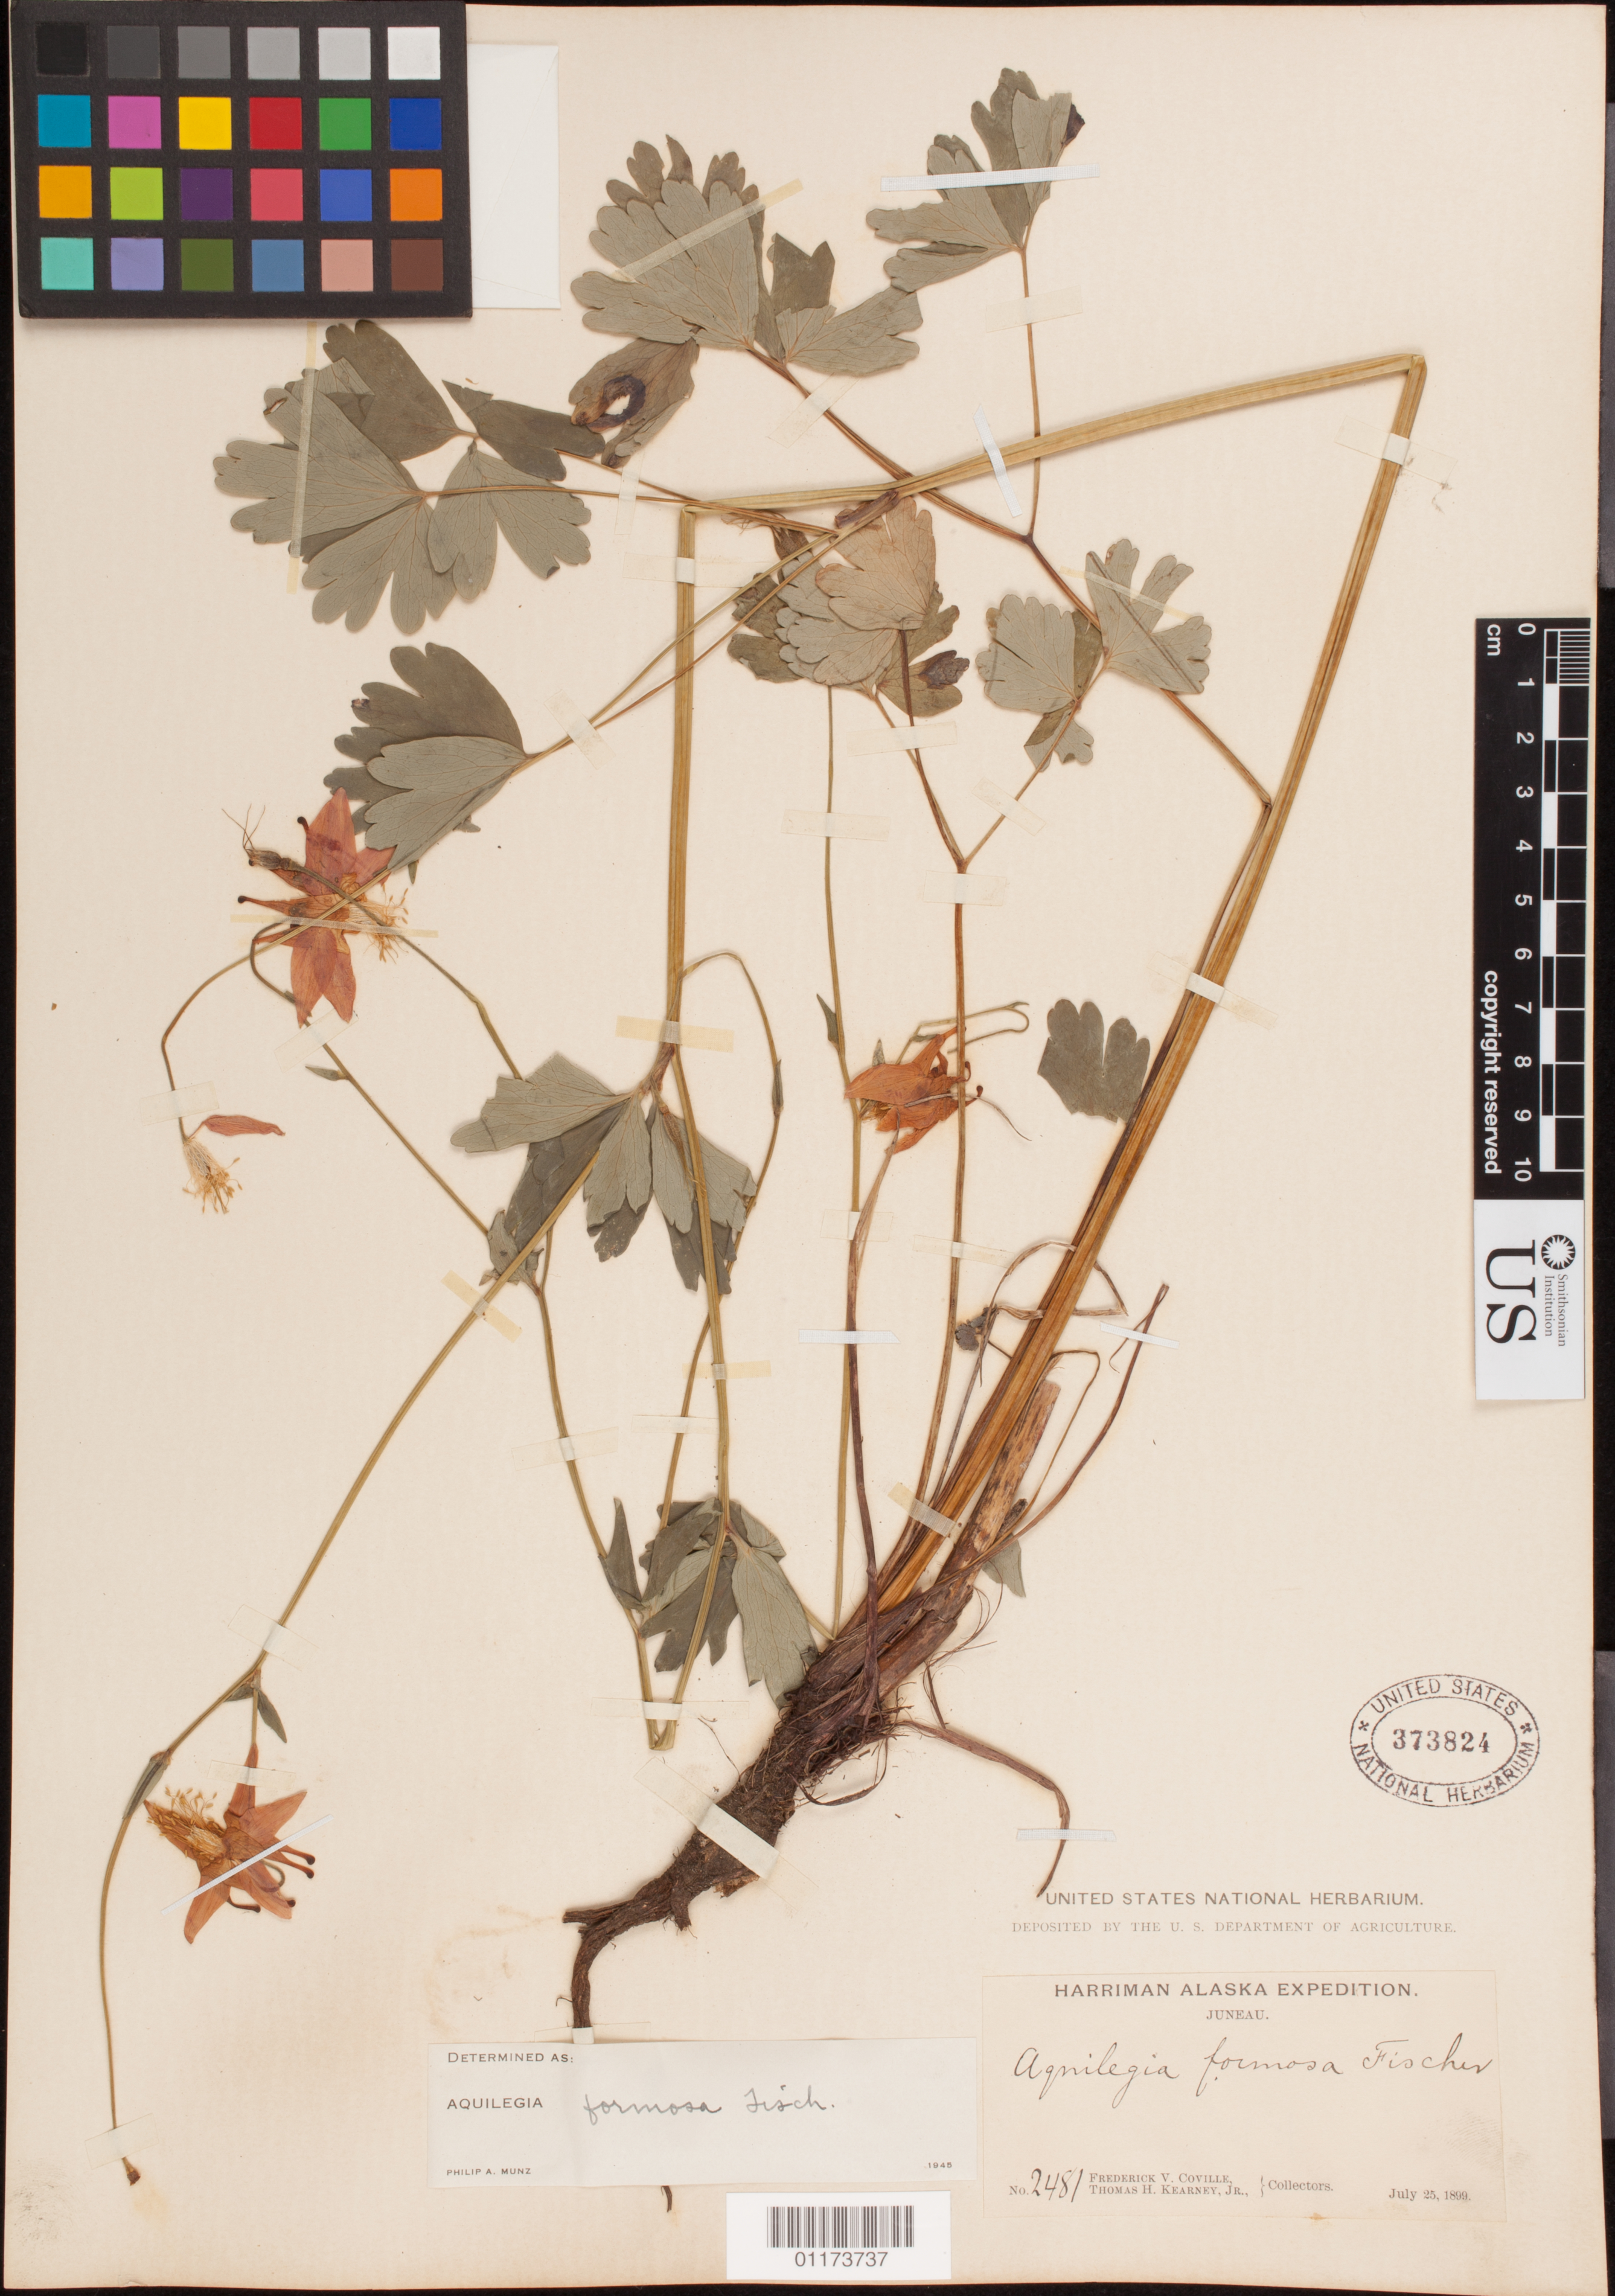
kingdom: Plantae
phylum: Tracheophyta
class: Magnoliopsida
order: Ranunculales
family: Ranunculaceae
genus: Aquilegia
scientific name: Aquilegia formosa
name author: Fisch. ex DC.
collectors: F. V. Coville & T. H. Kearney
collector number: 2481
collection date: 1899-07-25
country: United States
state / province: Alaska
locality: Juneau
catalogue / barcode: US 373824